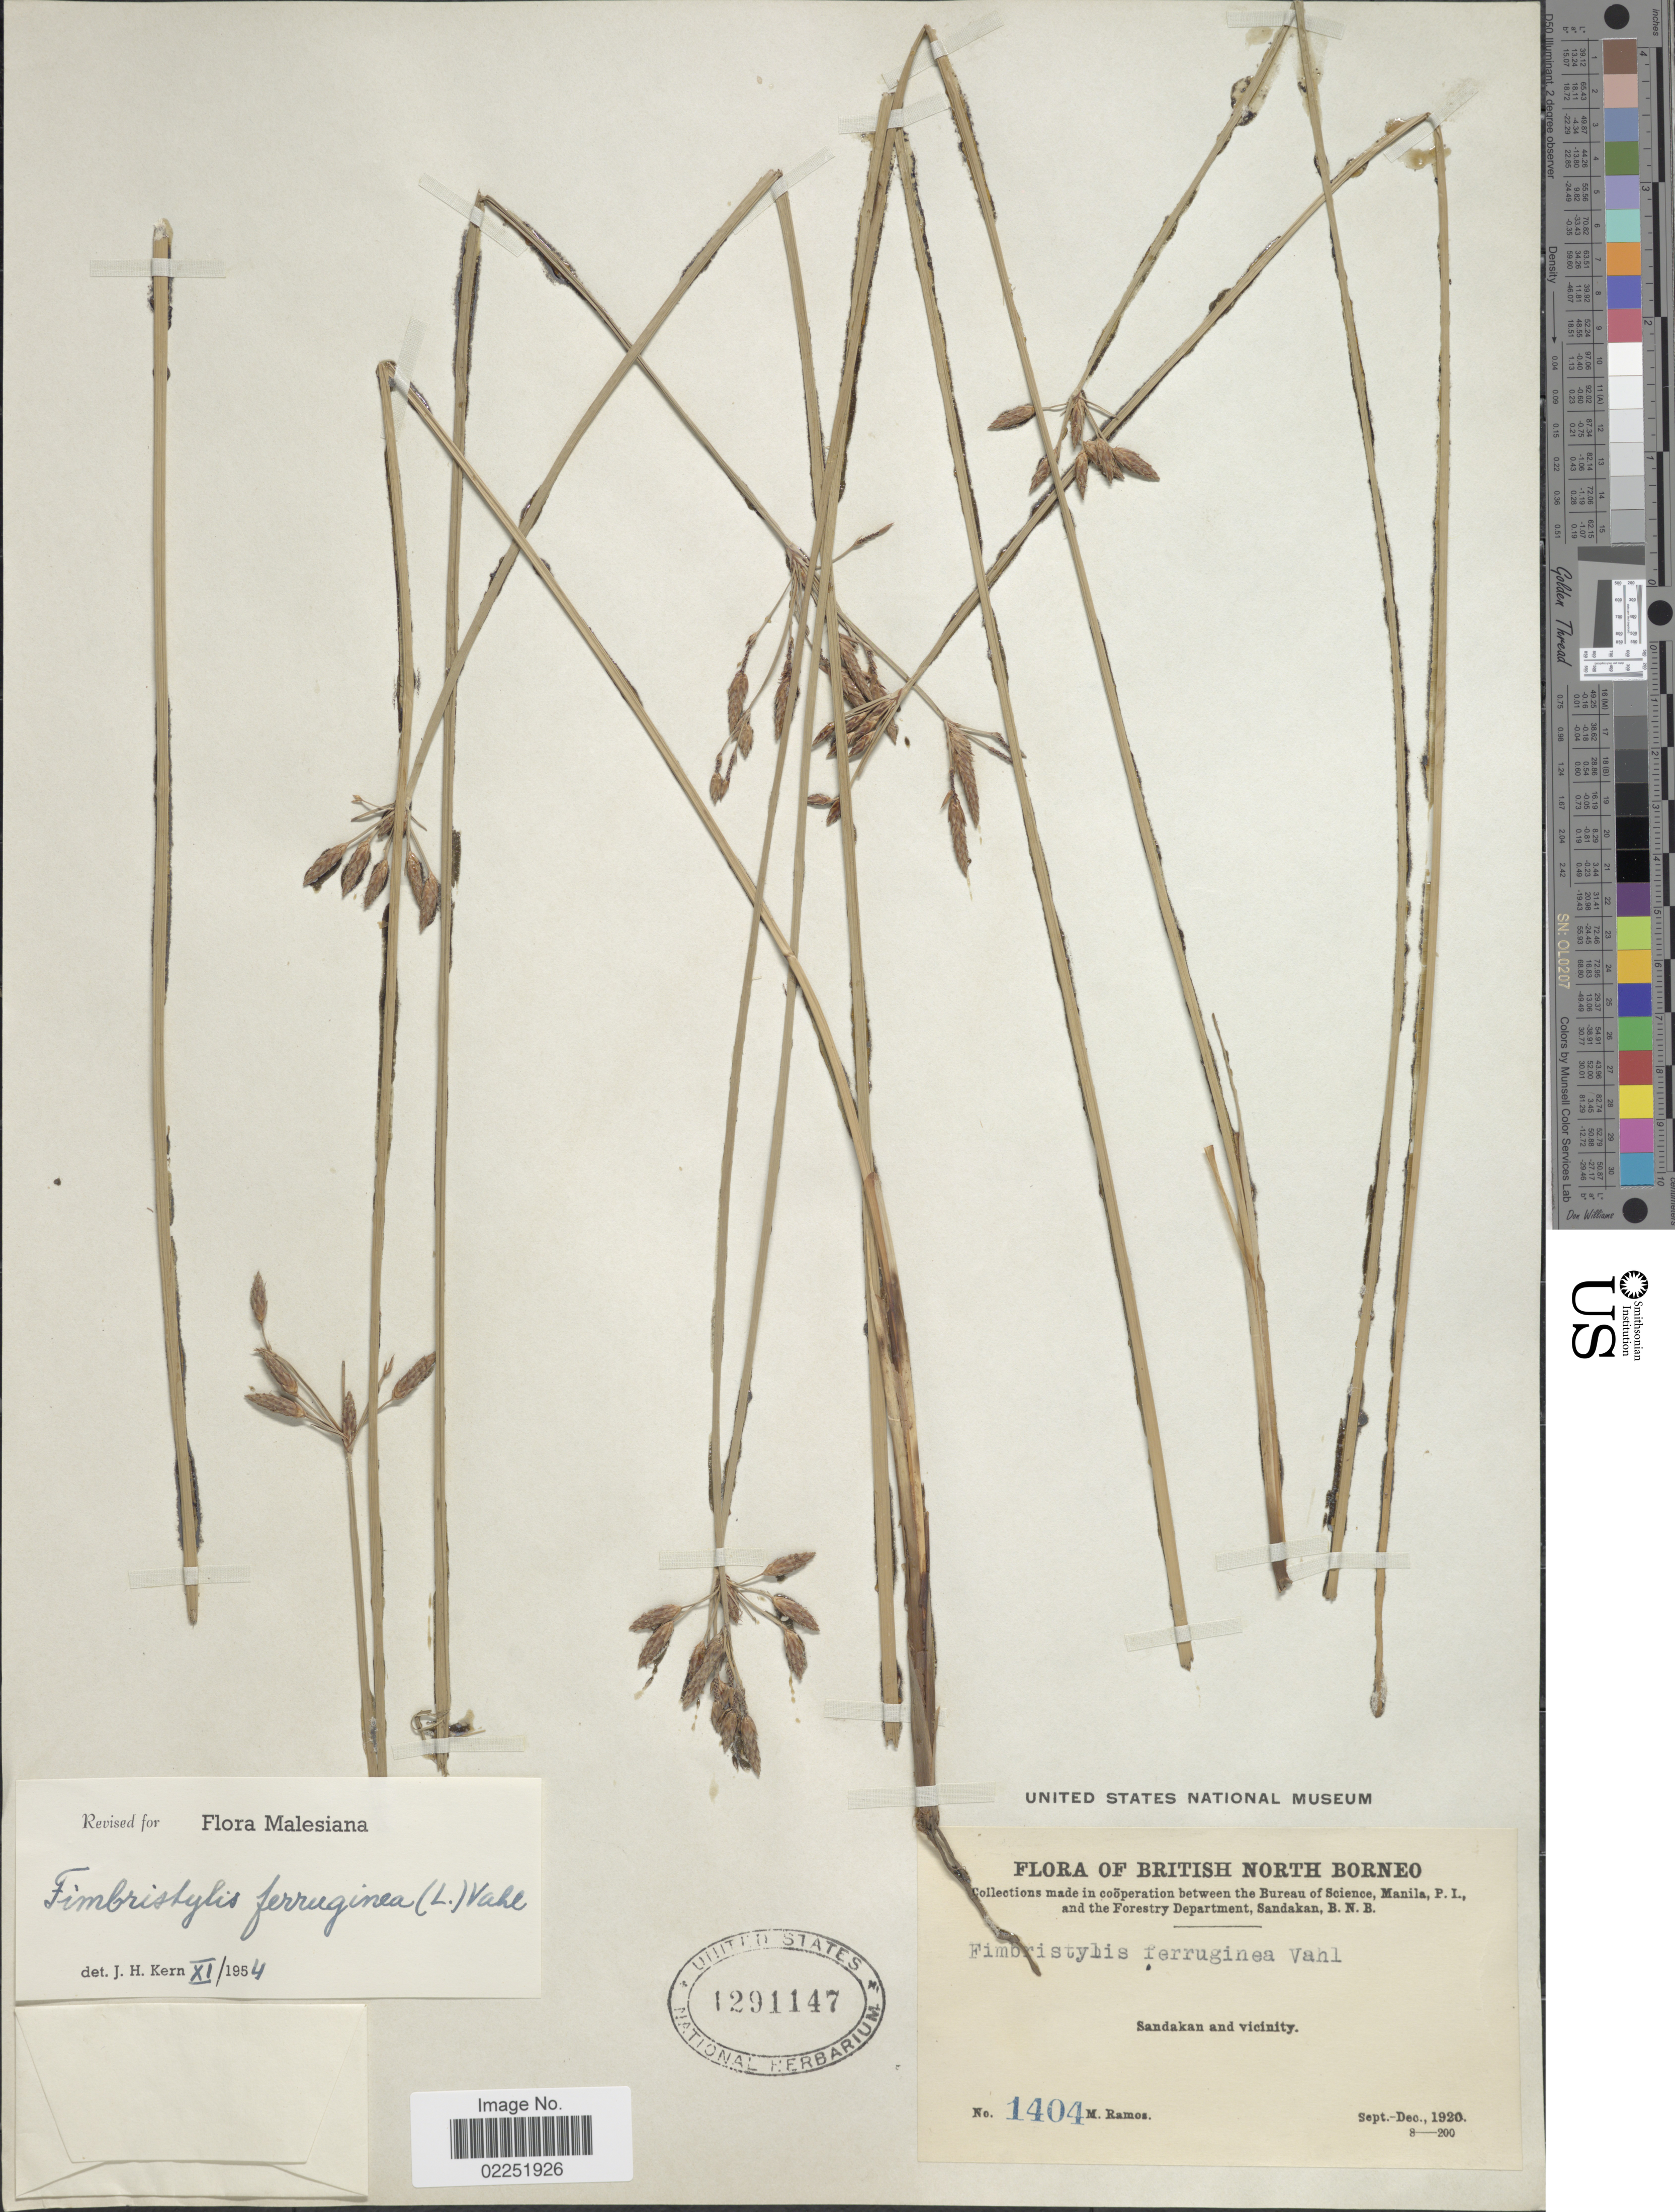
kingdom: Plantae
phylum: Tracheophyta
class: Liliopsida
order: Poales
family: Cyperaceae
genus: Fimbristylis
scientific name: Fimbristylis ferruginea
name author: (L.) Vahl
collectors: M. Ramos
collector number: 1404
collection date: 1920-09/1920-12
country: Malaysia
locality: British North Borneo, Sandakan and vicinity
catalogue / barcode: US 1291147